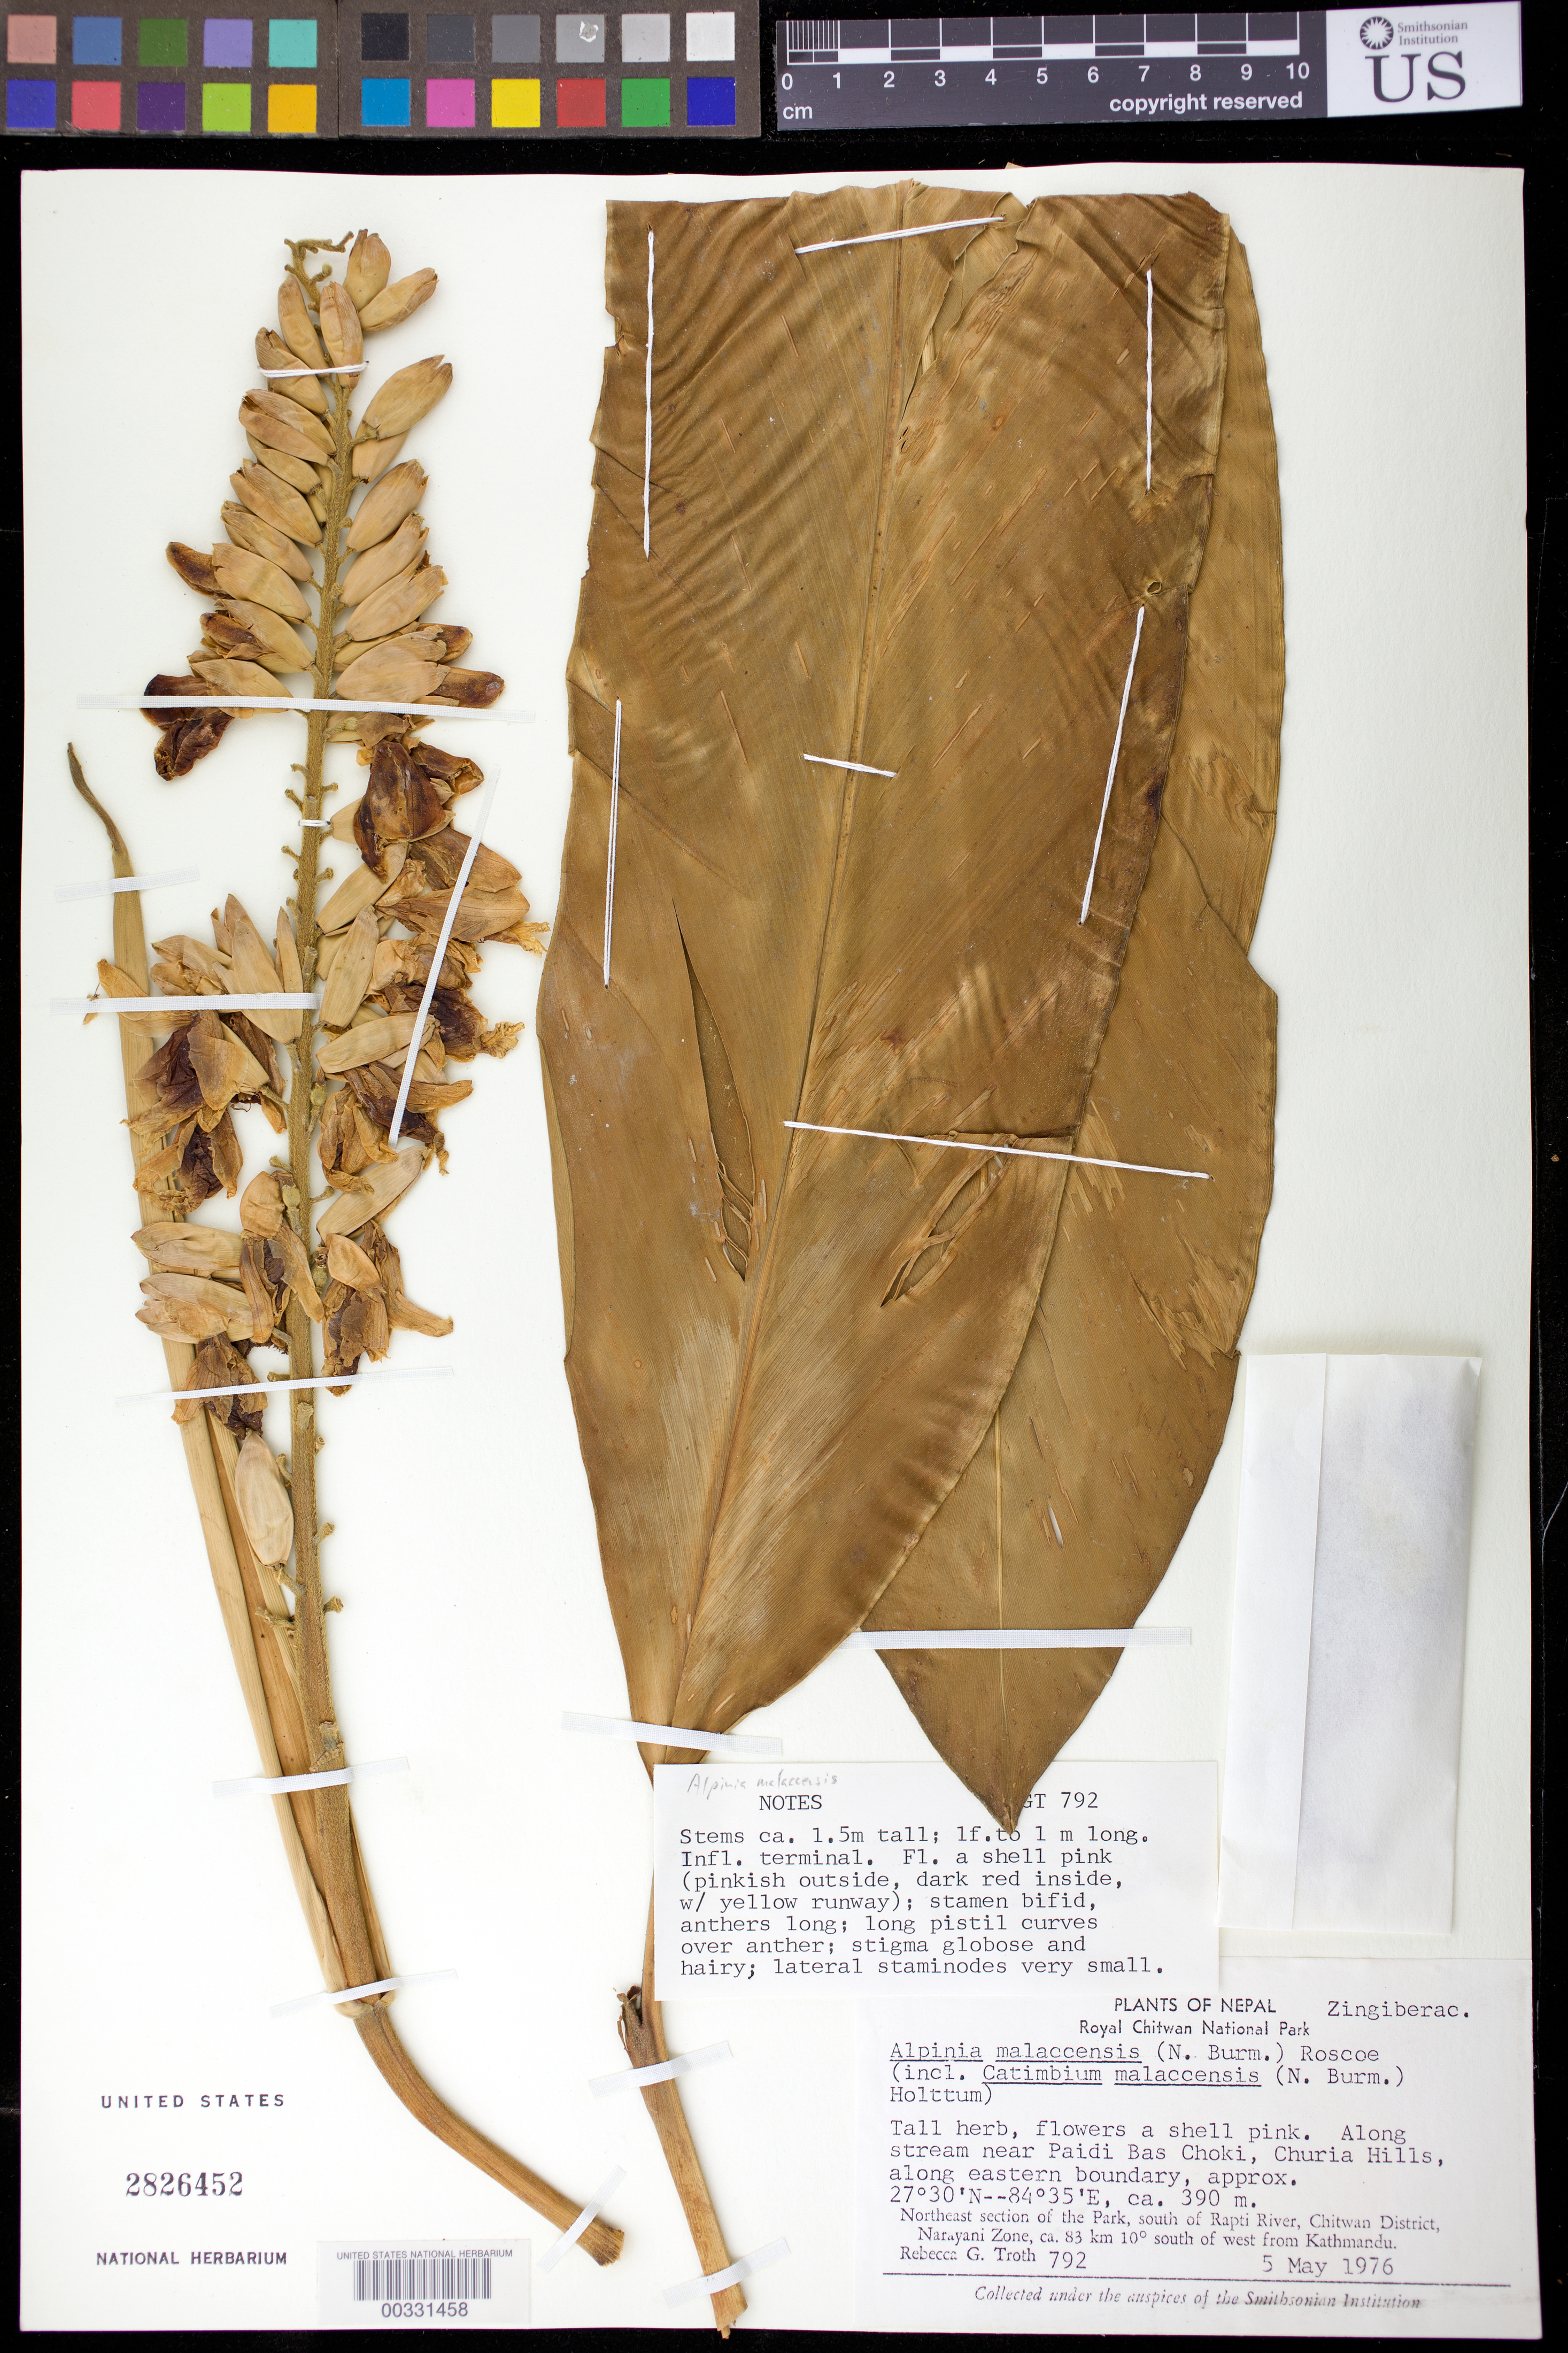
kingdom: Plantae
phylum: Tracheophyta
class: Liliopsida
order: Zingiberales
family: Zingiberaceae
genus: Alpinia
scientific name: Alpinia malaccensis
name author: (Burm. f.) Roscoe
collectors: R. Troth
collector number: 792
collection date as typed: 05 May 1976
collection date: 1976-05-05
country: Nepal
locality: Royal chitwan national park, along stream near paidi bas choki, churia hills, along eastern boundary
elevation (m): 390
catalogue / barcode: US 2826452